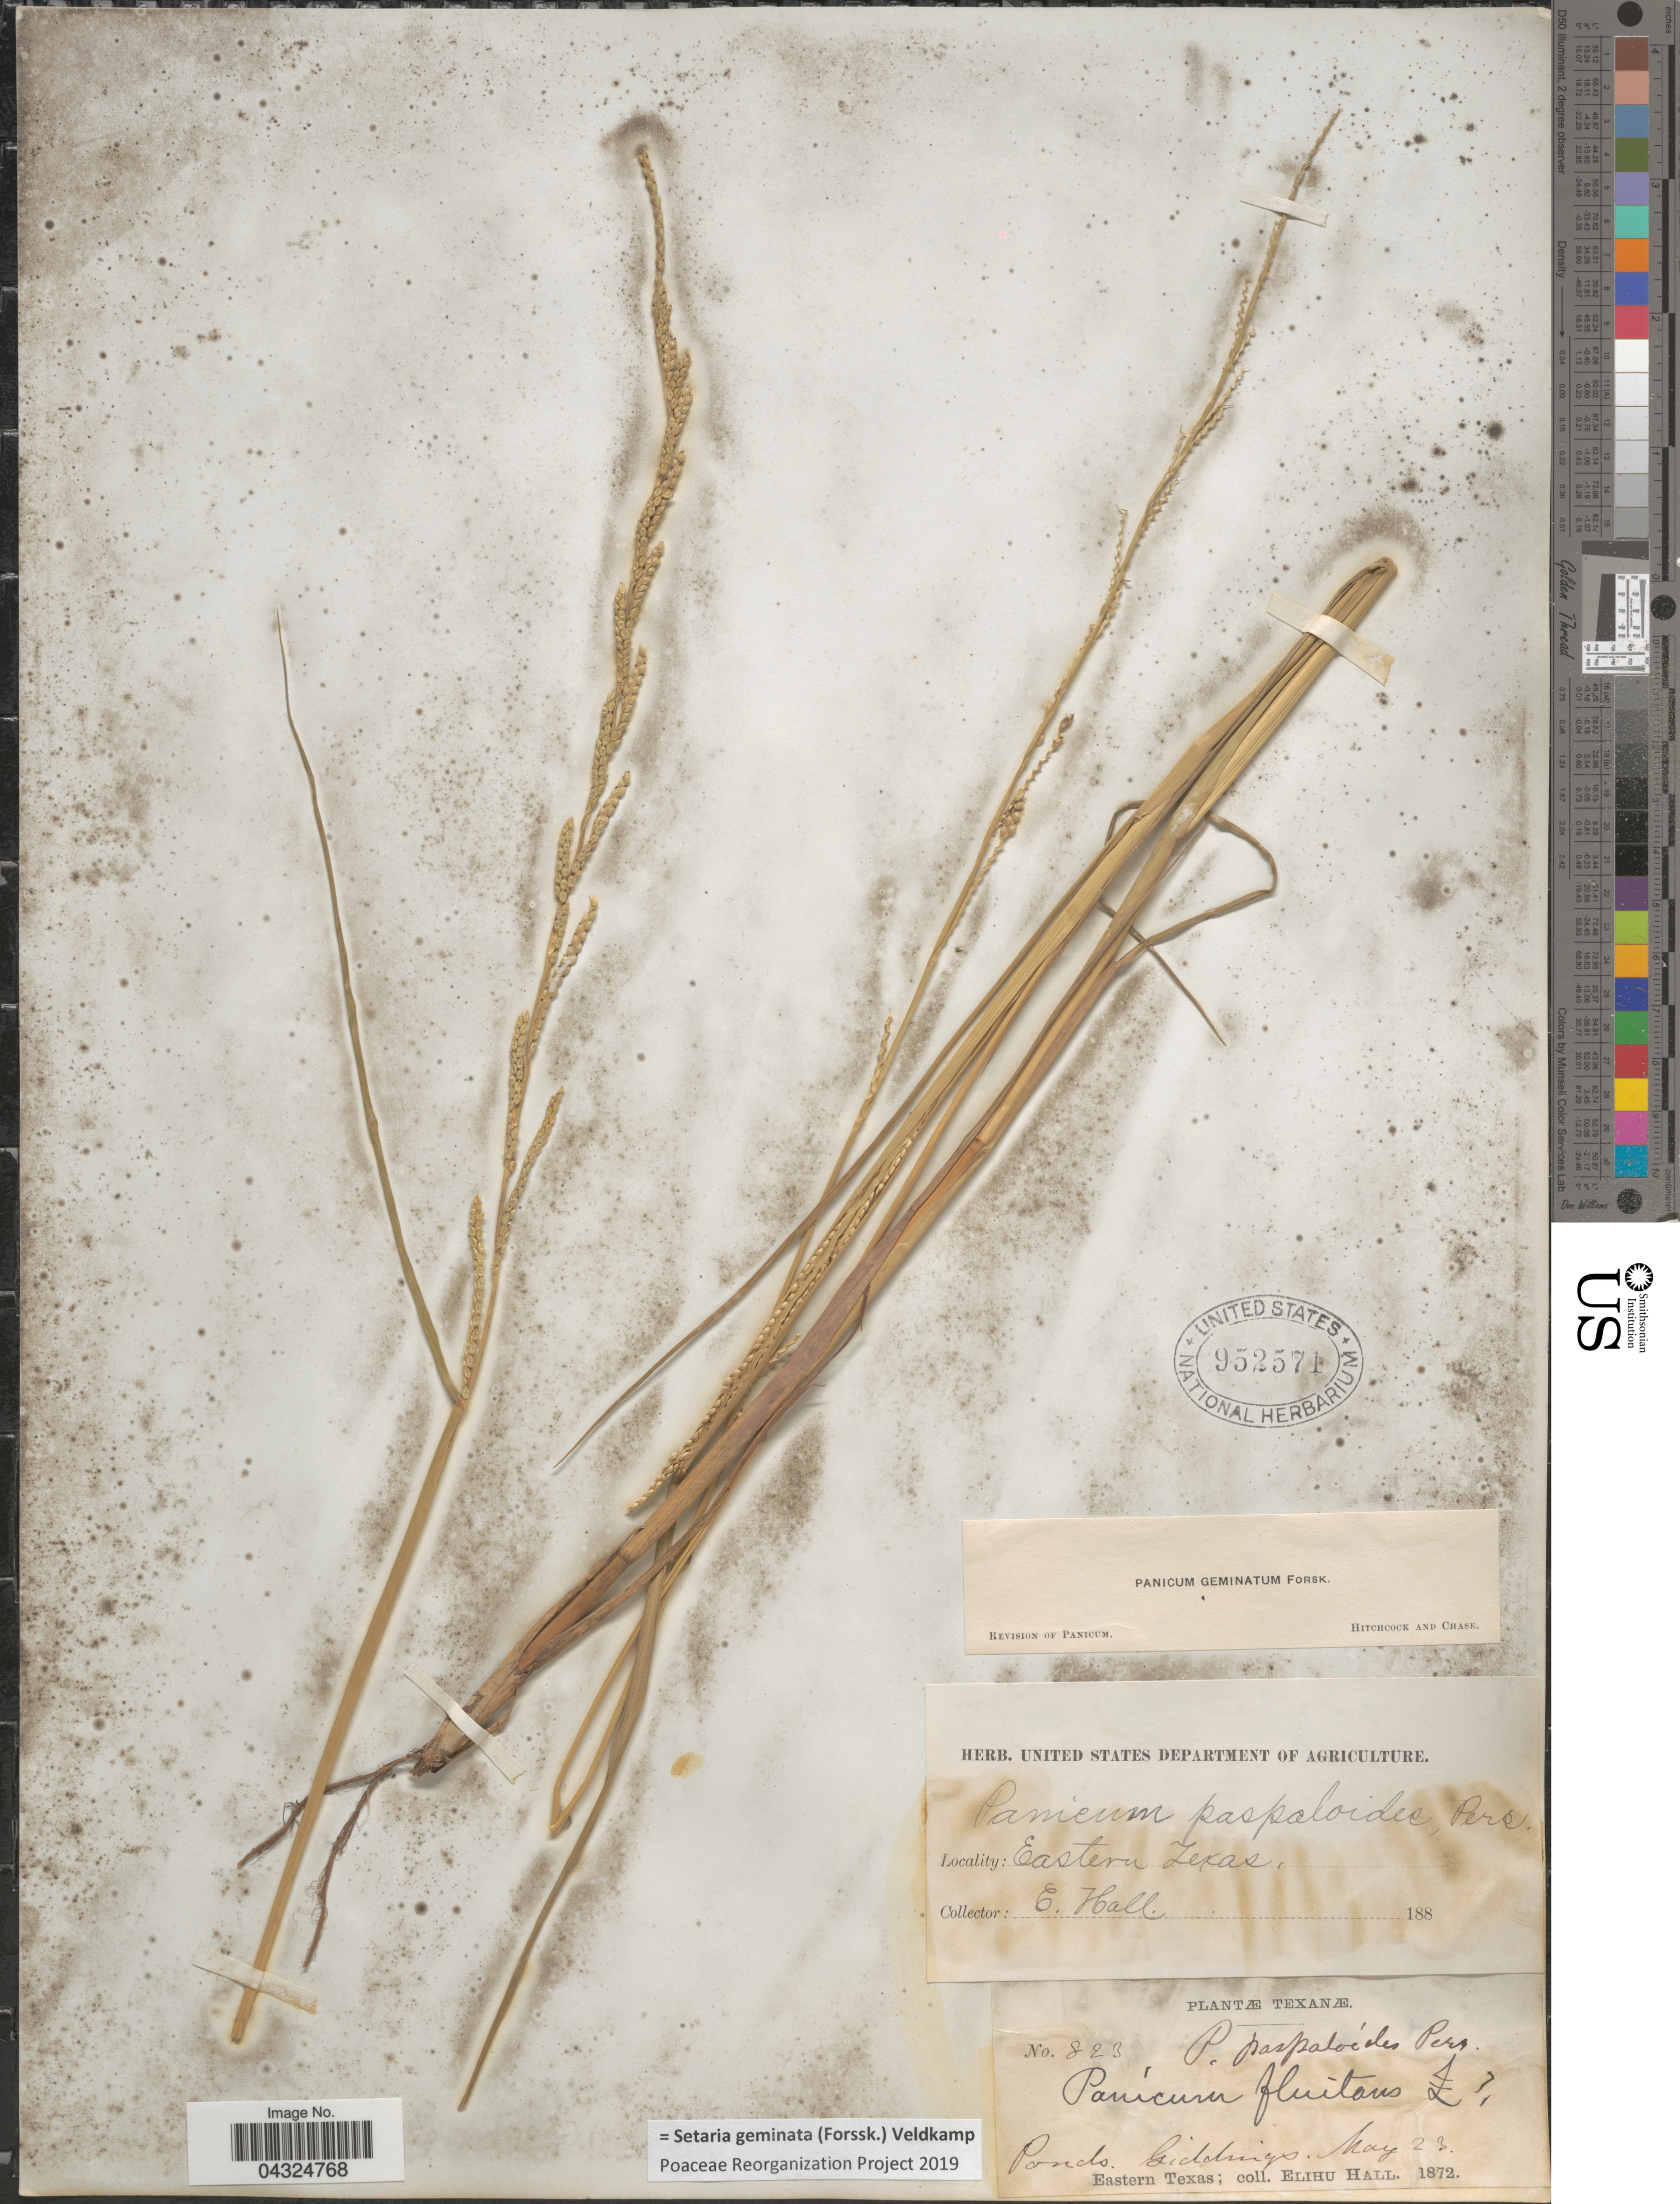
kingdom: Plantae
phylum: Tracheophyta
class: Liliopsida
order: Poales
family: Poaceae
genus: Setaria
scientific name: Setaria geminata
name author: (Forssk.) Veldkamp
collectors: E. Hall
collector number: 823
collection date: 1872-05-23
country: United States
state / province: Texas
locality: Ponds. Giddings. Eastern Texas.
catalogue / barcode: US 952571